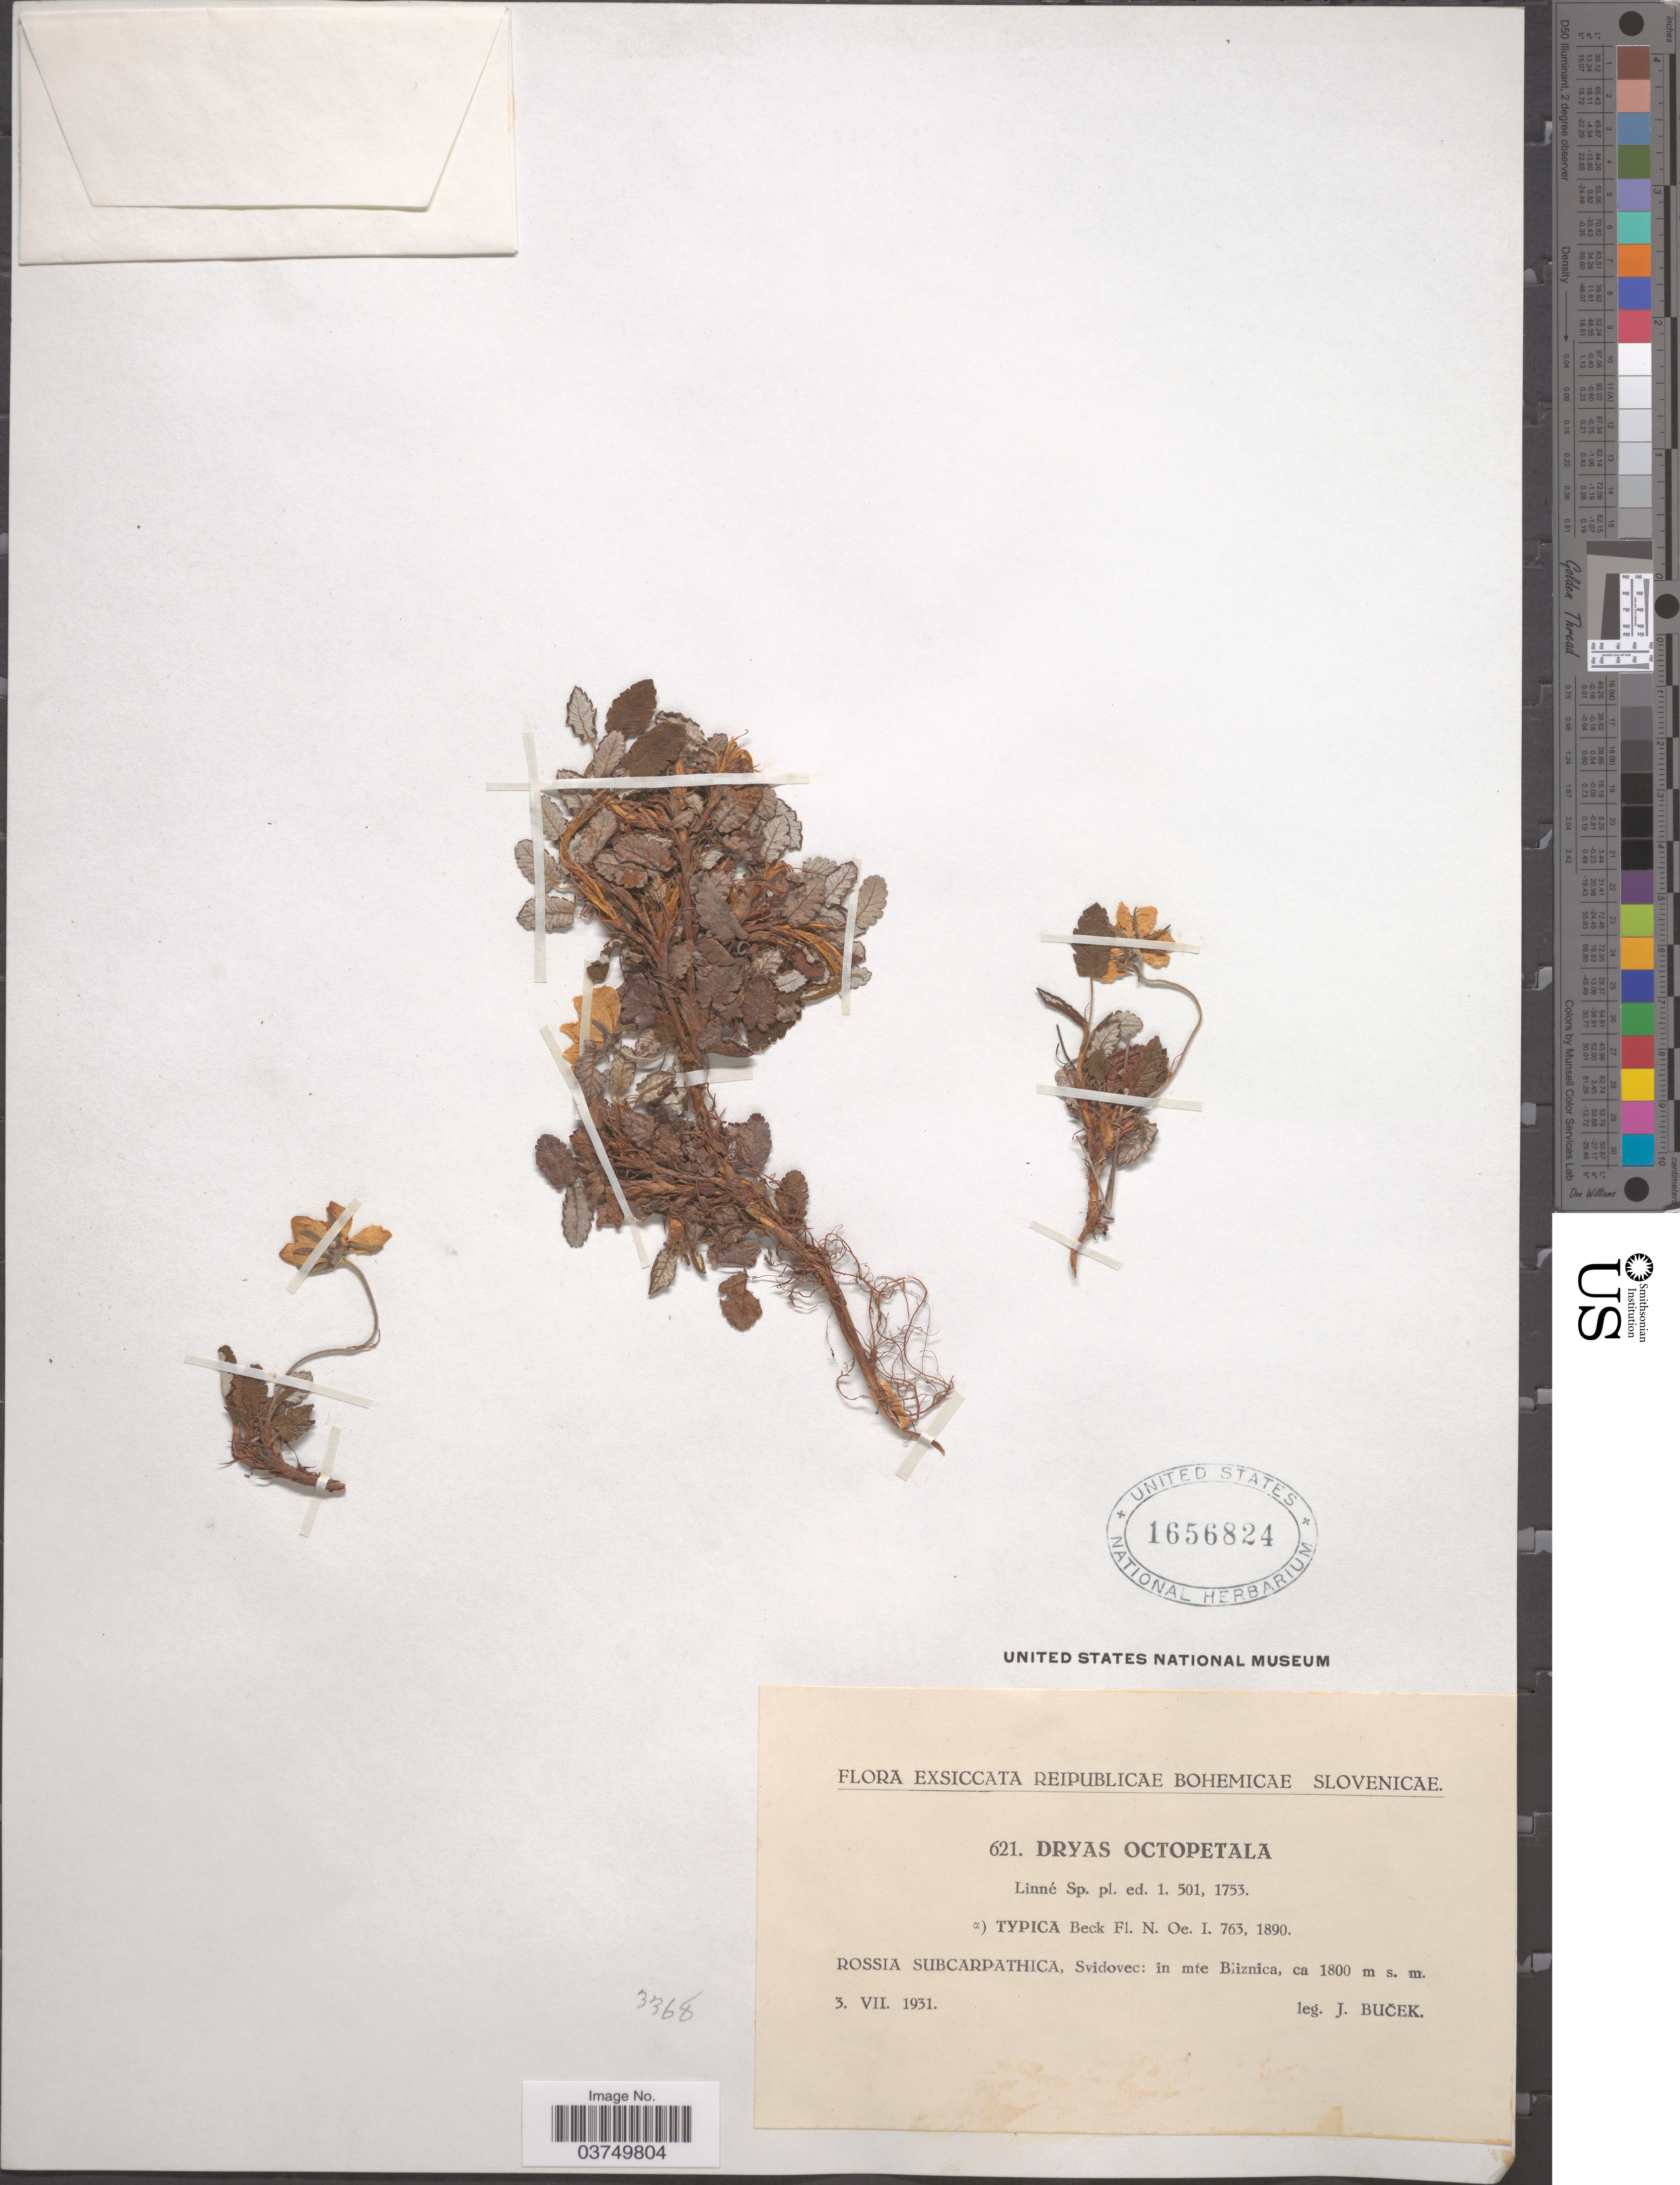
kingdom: Plantae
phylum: Tracheophyta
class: Magnoliopsida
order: Rosales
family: Rosaceae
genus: Dryas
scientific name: Dryas octopetala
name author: L.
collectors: J. Bucek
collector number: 621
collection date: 1931-07-03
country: Ukraine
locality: Reipublicae Bohemicae Slovenicae. Rossia Subcarpathica, Svidovec: in mte Bliznica.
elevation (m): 1800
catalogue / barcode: US 1656824